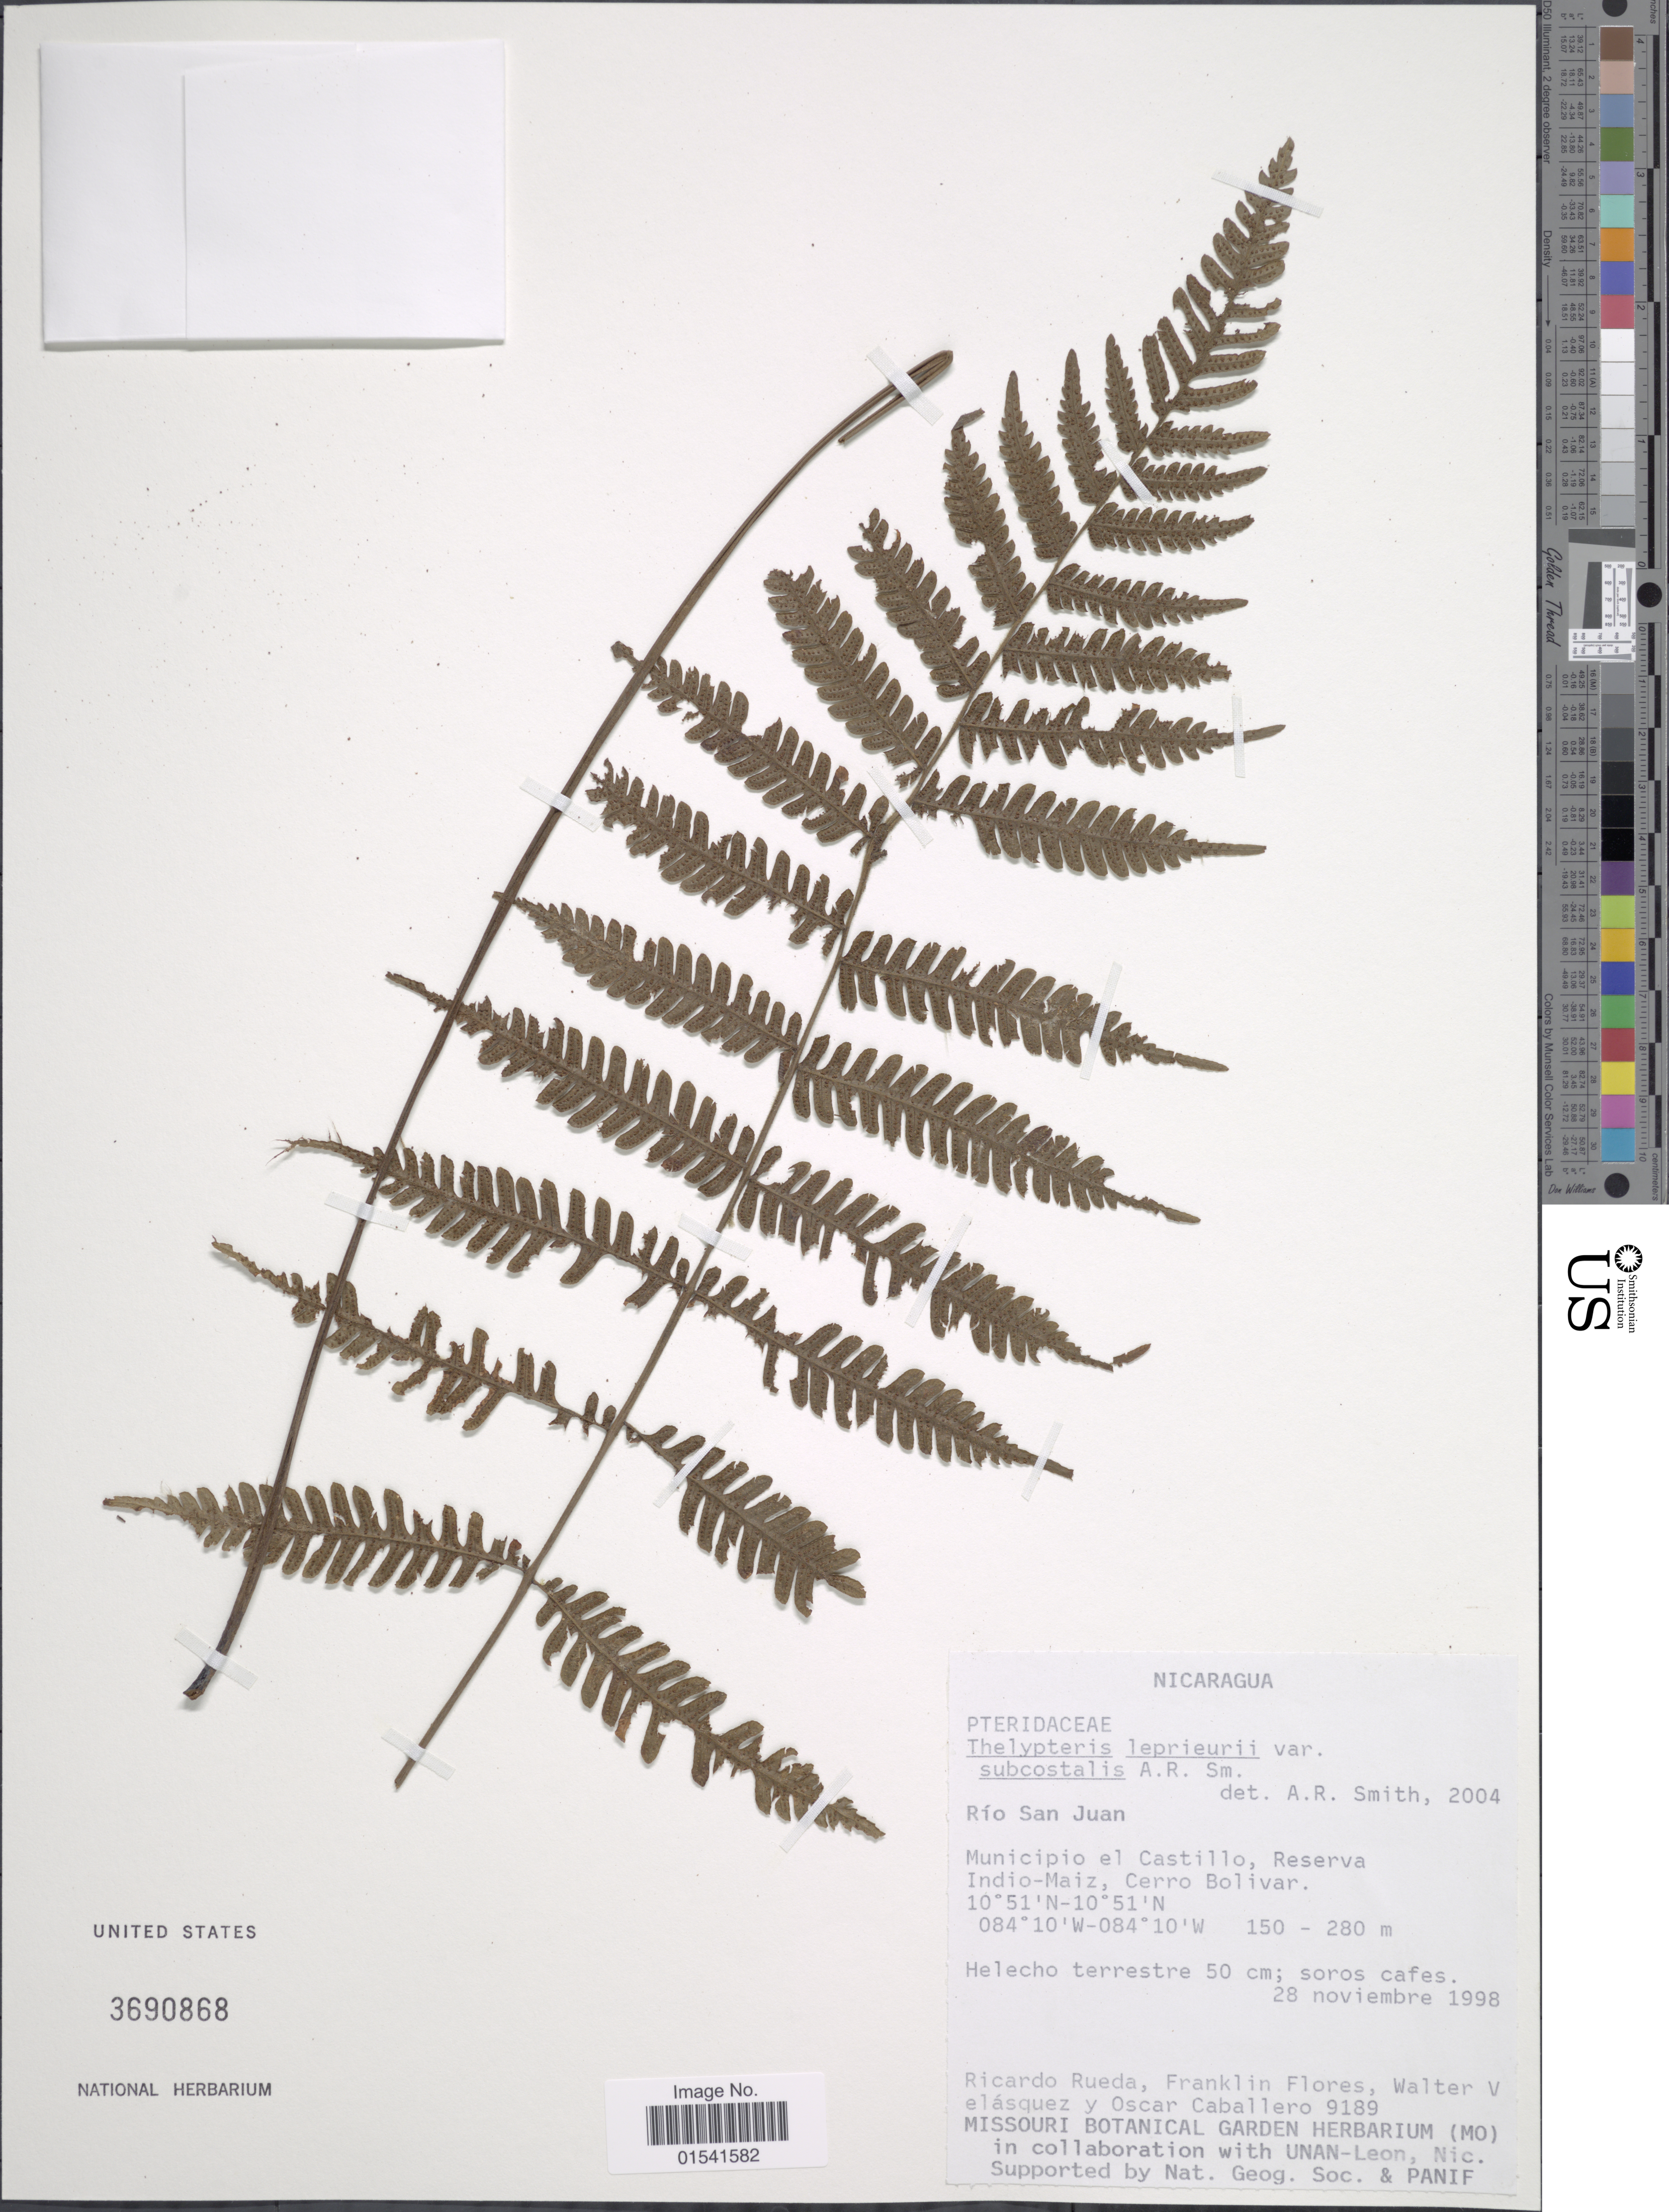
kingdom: Plantae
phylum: Tracheophyta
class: Polypodiopsida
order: Polypodiales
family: Thelypteridaceae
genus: Steiropteris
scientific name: Steiropteris leprieurii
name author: (Hook. f.) Pic. Serm.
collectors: R. Rueda, F. Flores, W. Velasquez & O. Caballero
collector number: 9189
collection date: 1998-11-28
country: Nicaragua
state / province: Rio San Juan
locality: Municpio el Castillo, Reserva Indio-Maiz, Cerro Bolivar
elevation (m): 150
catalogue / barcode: US 3690868